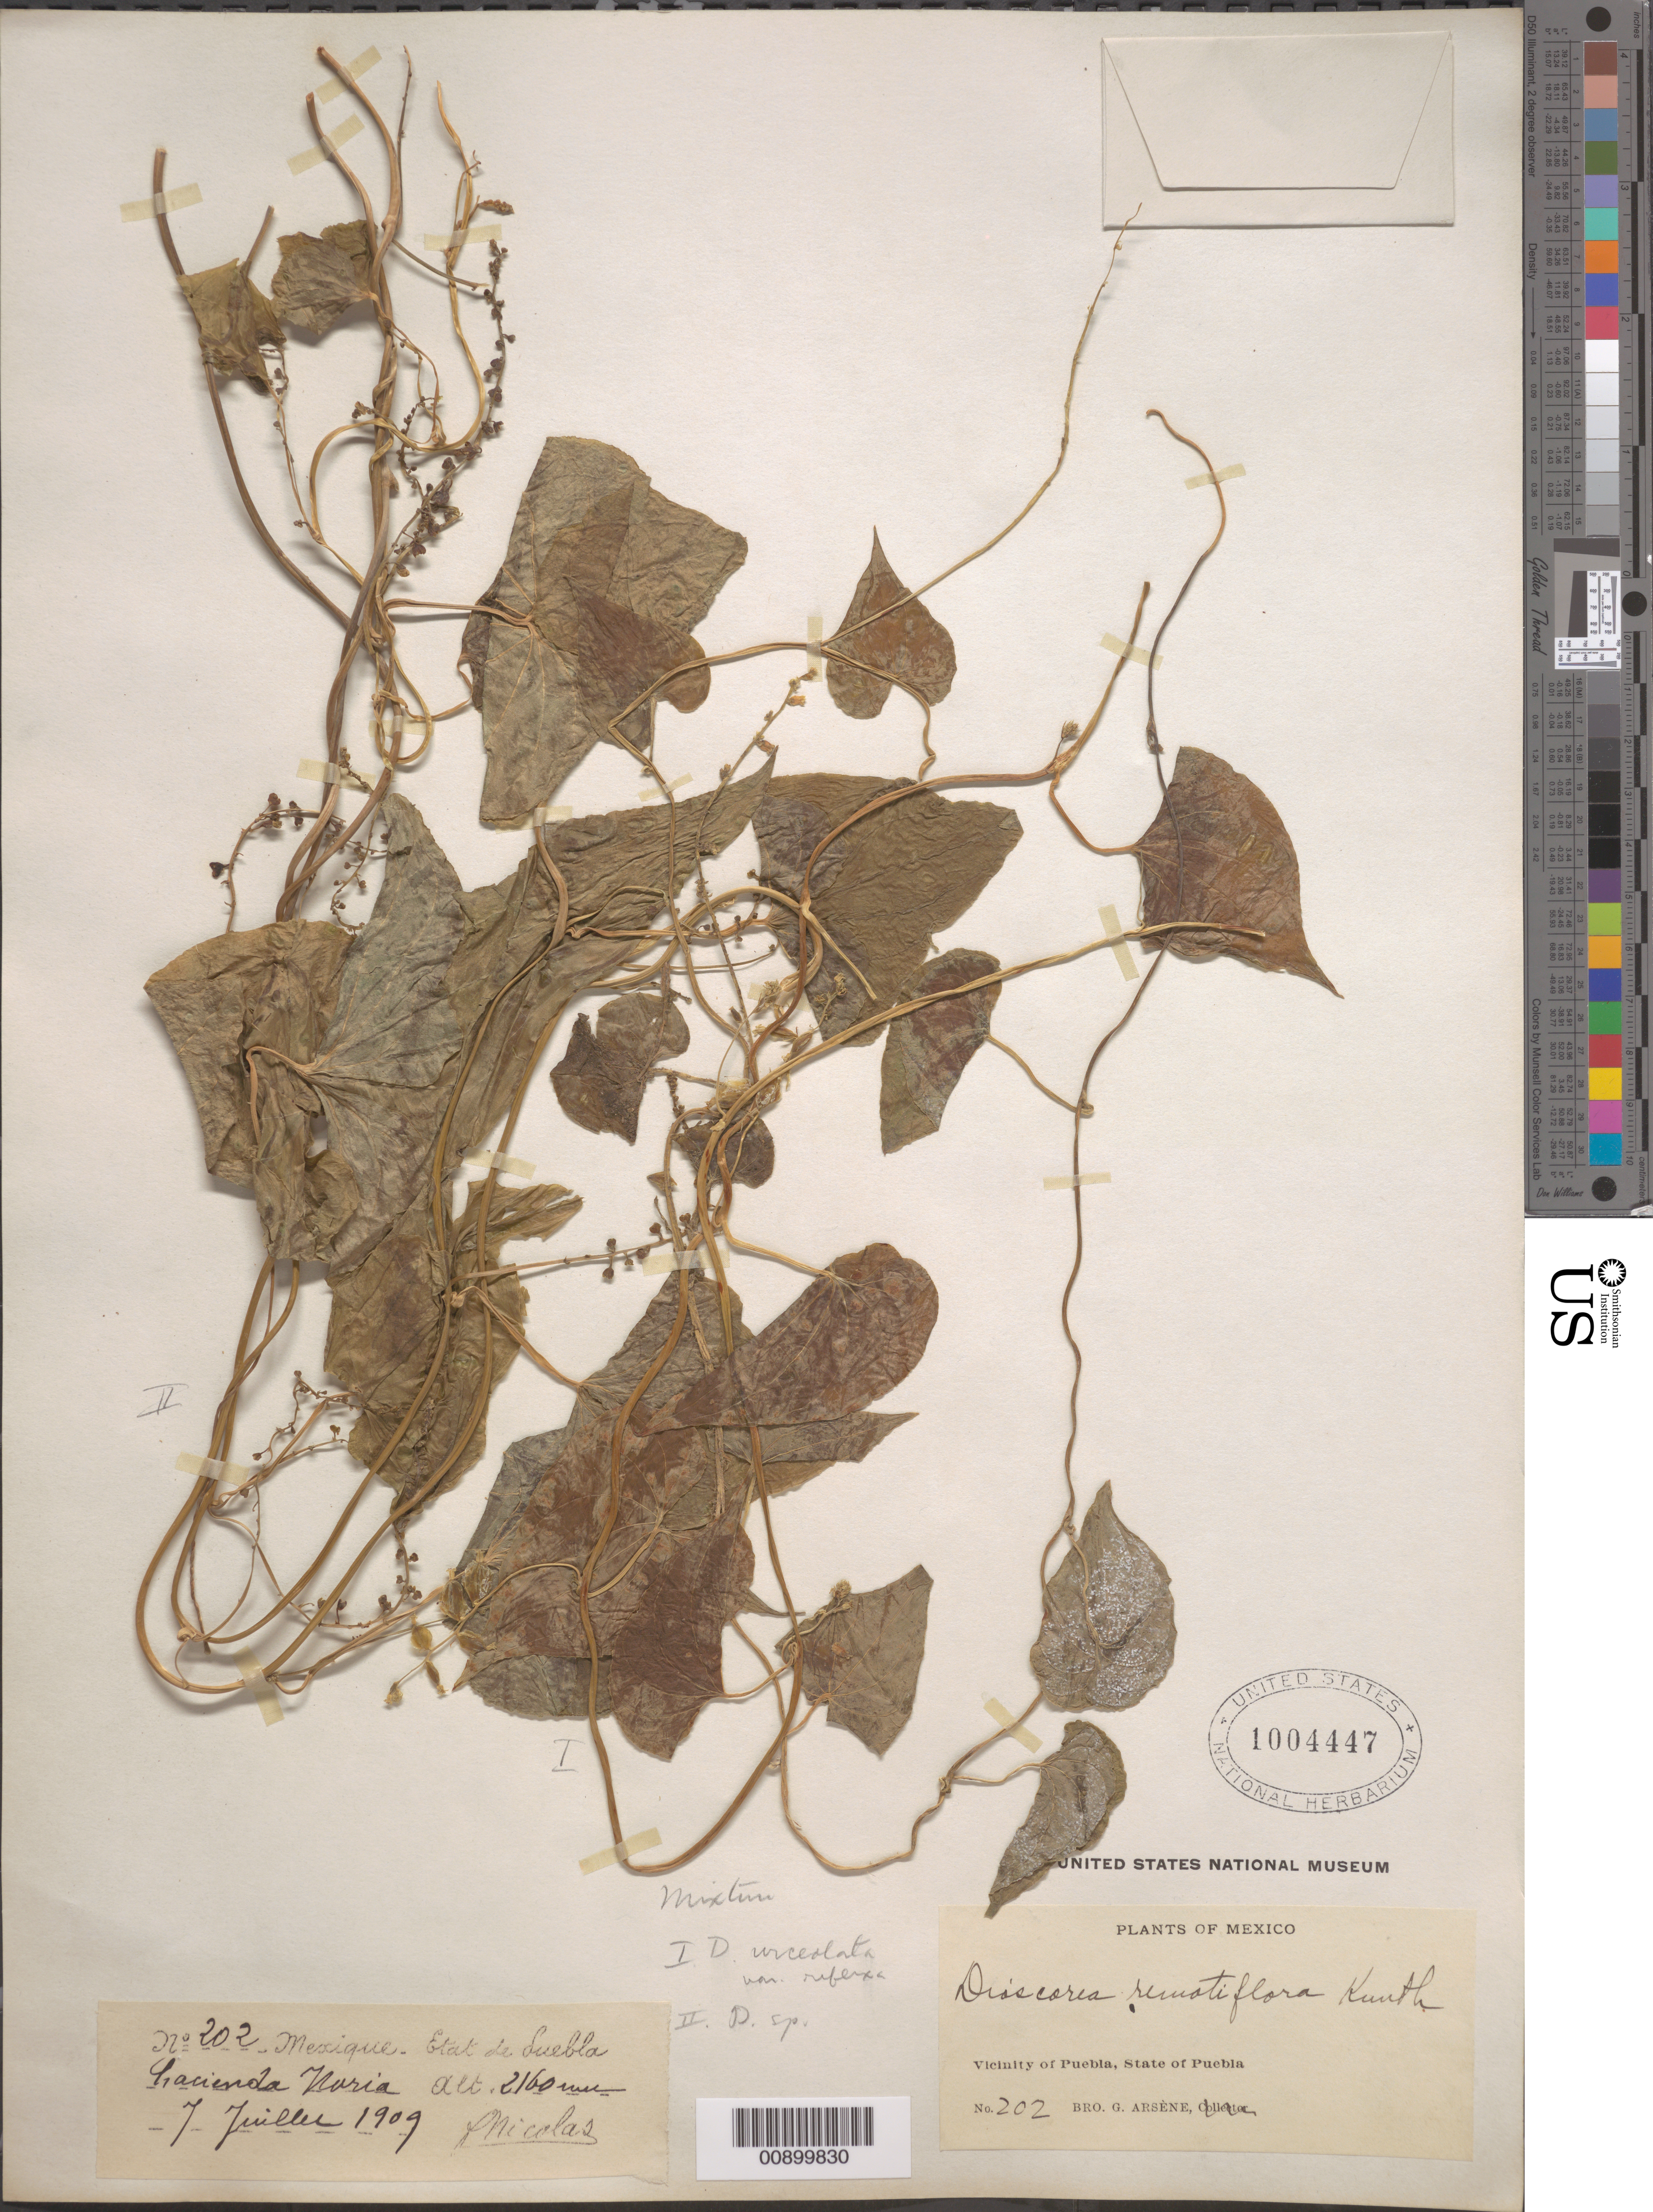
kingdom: Plantae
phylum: Tracheophyta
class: Liliopsida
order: Dioscoreales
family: Dioscoreaceae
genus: Dioscorea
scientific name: Dioscorea urceolata var. reflexa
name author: Greenm. ex R. Knuth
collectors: F. Nicolas & Bro. G. Arsène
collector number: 202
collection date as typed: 07 Jul 1909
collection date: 1909-07-07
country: Mexico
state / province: Puebla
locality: Hacienda Noria. Vicinity of Puebla, State of Puebla.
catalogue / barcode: US 1004447